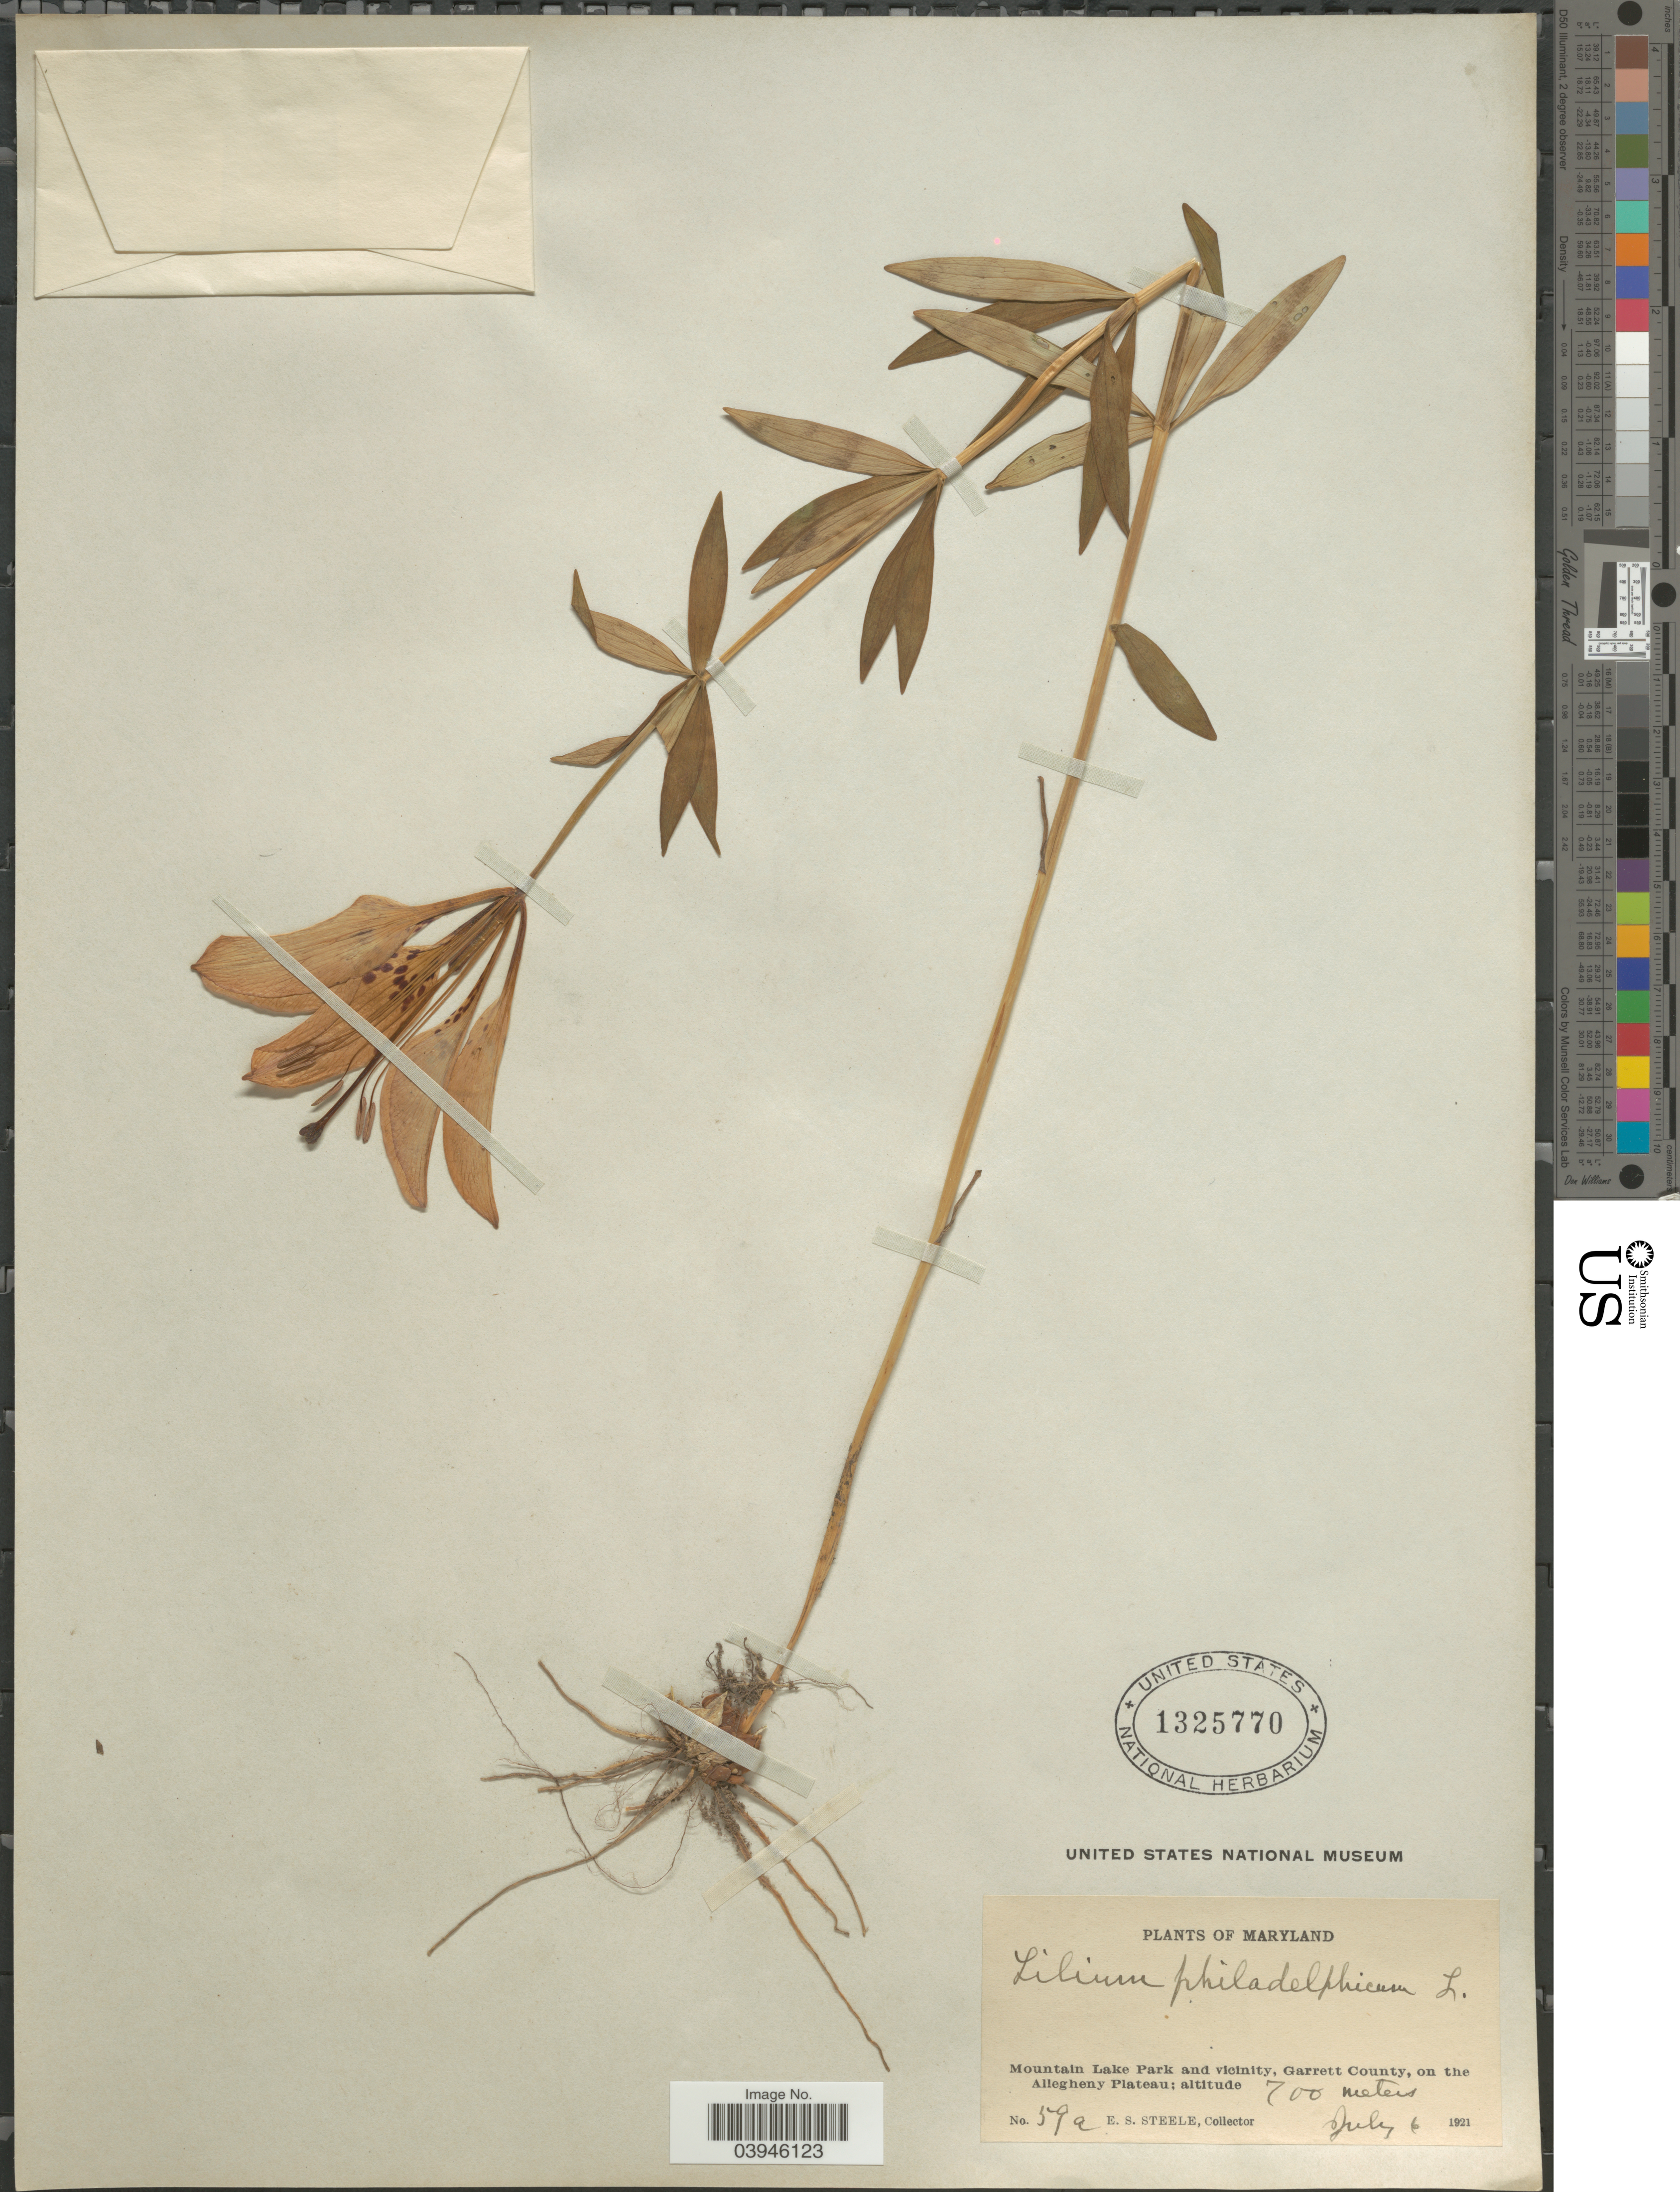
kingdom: Plantae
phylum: Tracheophyta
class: Liliopsida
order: Liliales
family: Liliaceae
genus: Lilium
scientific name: Lilium philadelphicum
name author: L.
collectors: E. Steele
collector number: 59a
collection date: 1921-07-06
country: United States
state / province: Maryland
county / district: Garrett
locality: Mountain Lake Park and vicinity, Garrett County, on the Allegheny Plateau.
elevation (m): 700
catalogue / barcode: US 1325770